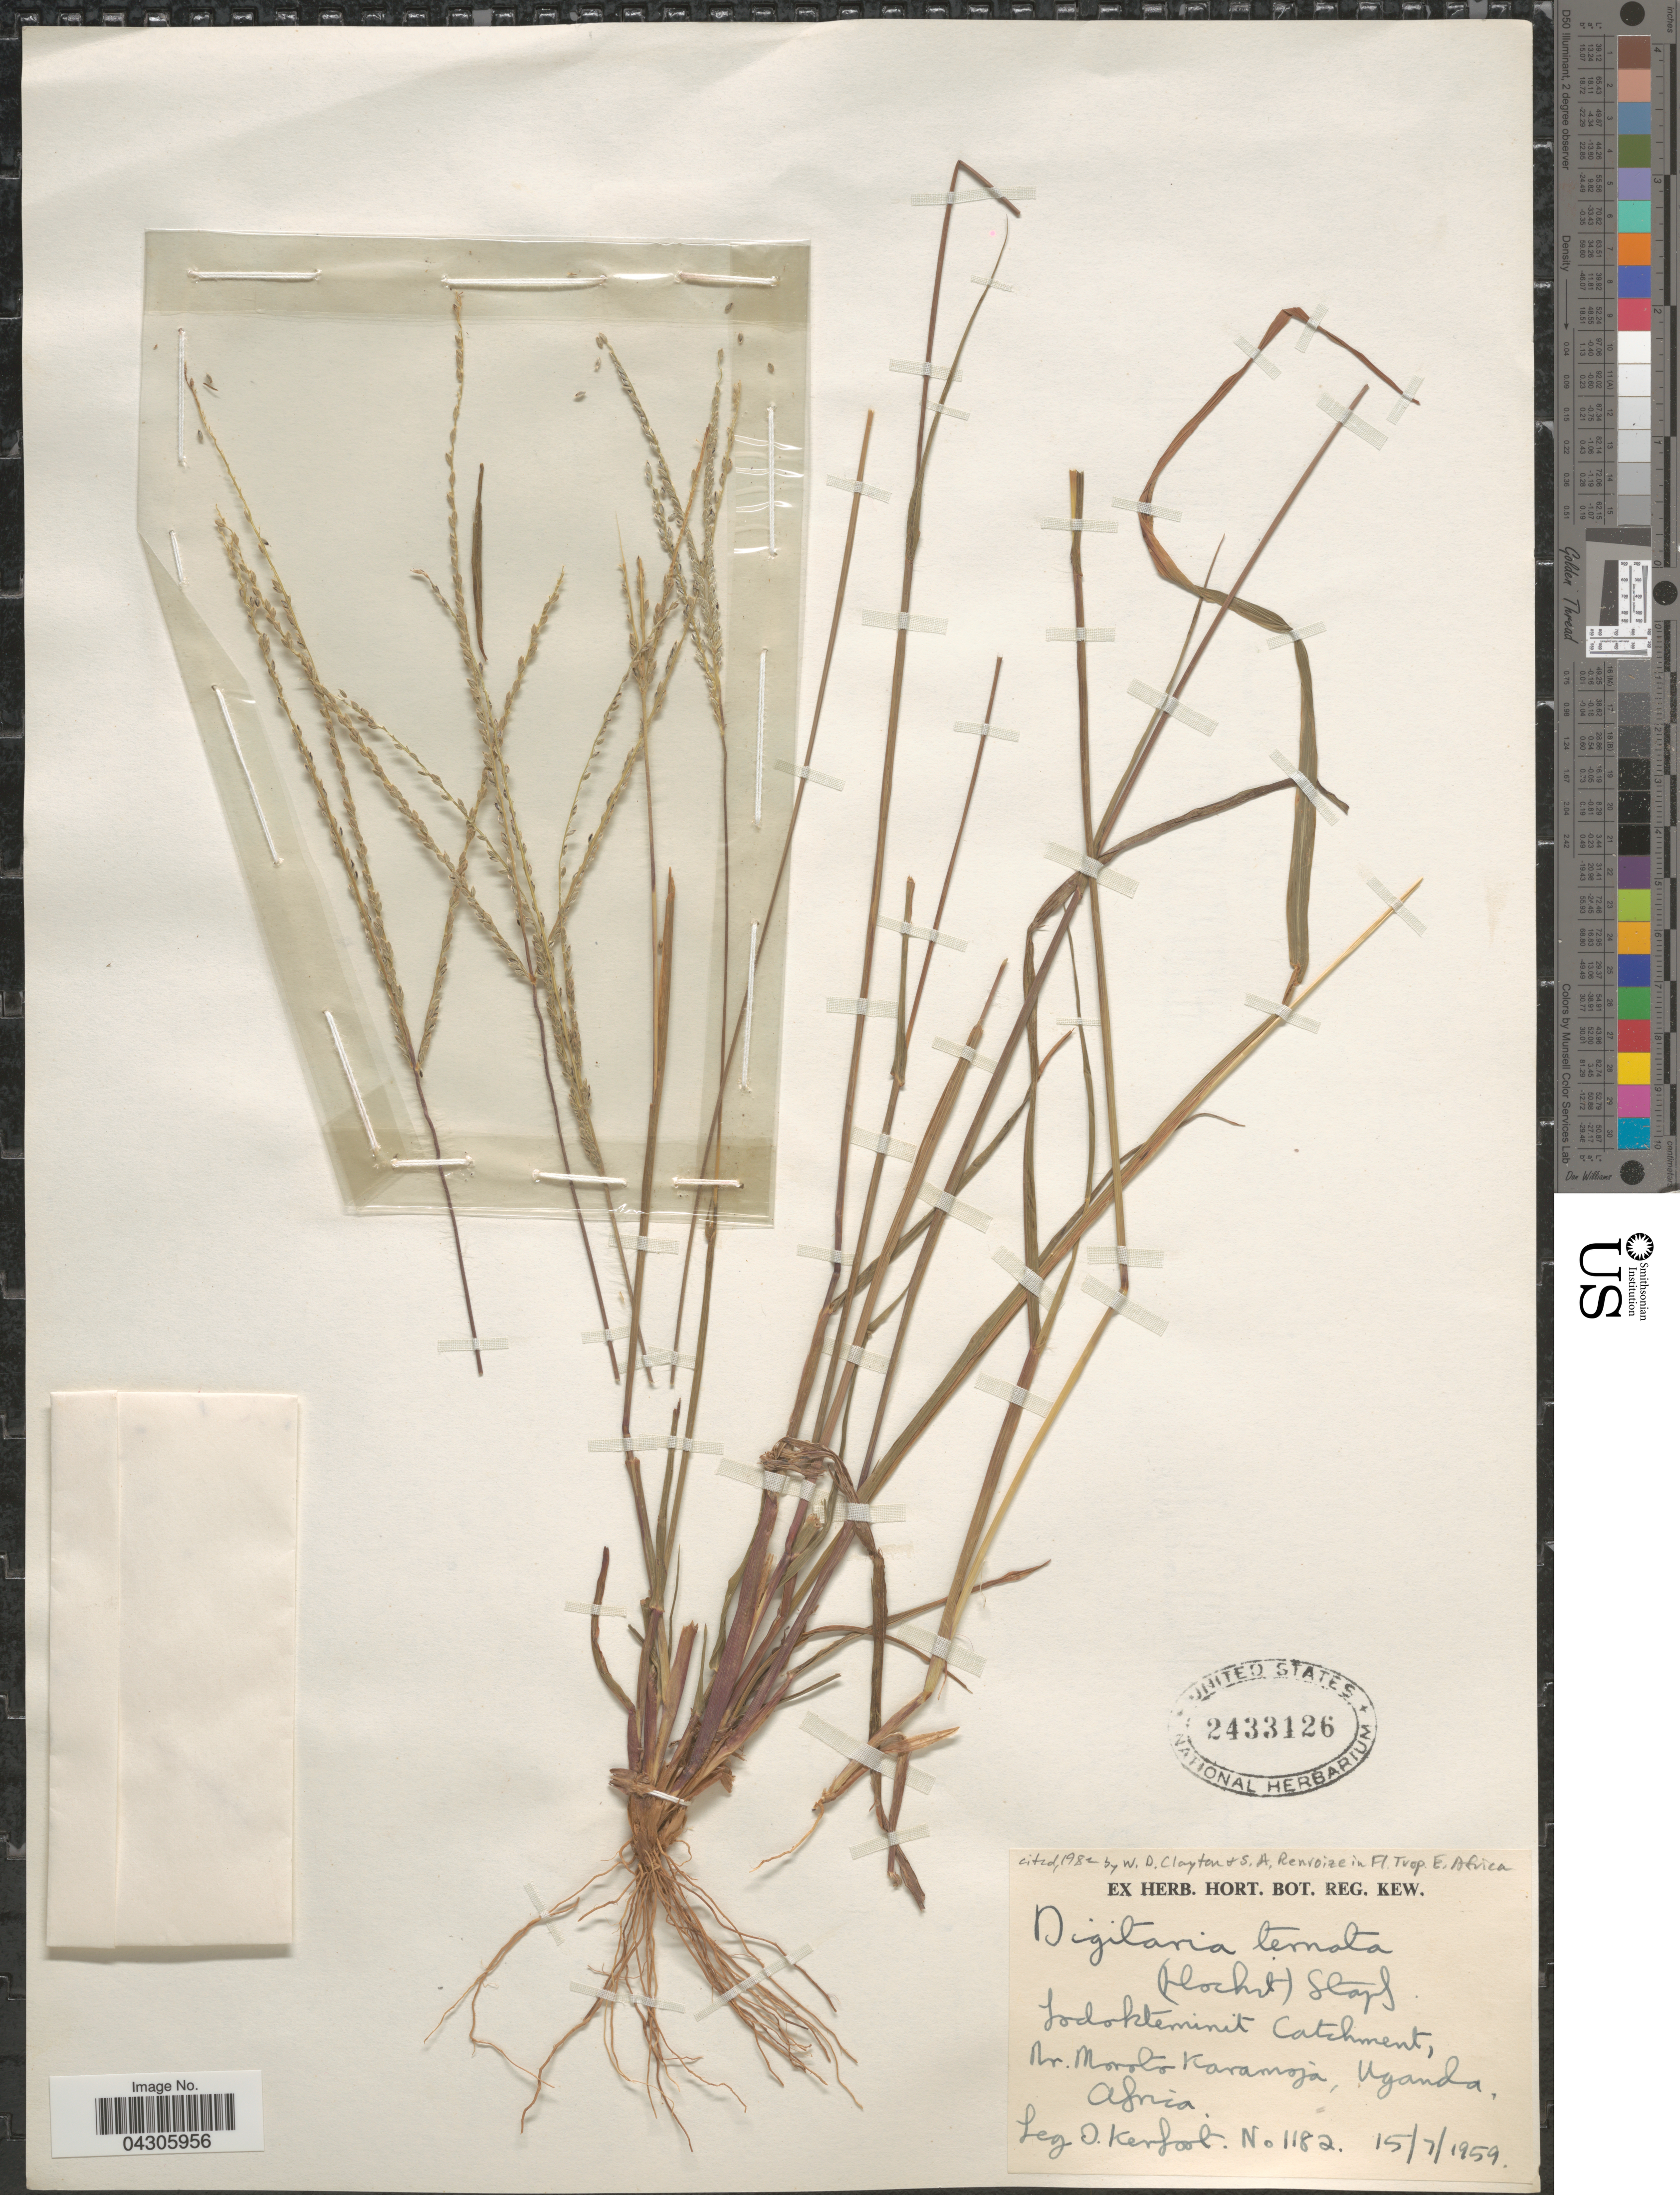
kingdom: Plantae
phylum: Tracheophyta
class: Liliopsida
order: Poales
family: Poaceae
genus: Digitaria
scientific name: Digitaria ternata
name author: (Hochr. ex A. Rich.) Stapf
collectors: O. Kerfoot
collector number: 1182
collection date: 1959-07-15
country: Uganda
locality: Lodokteminit Catchment, Nr. Moroto Karamoja.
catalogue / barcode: US 2433126